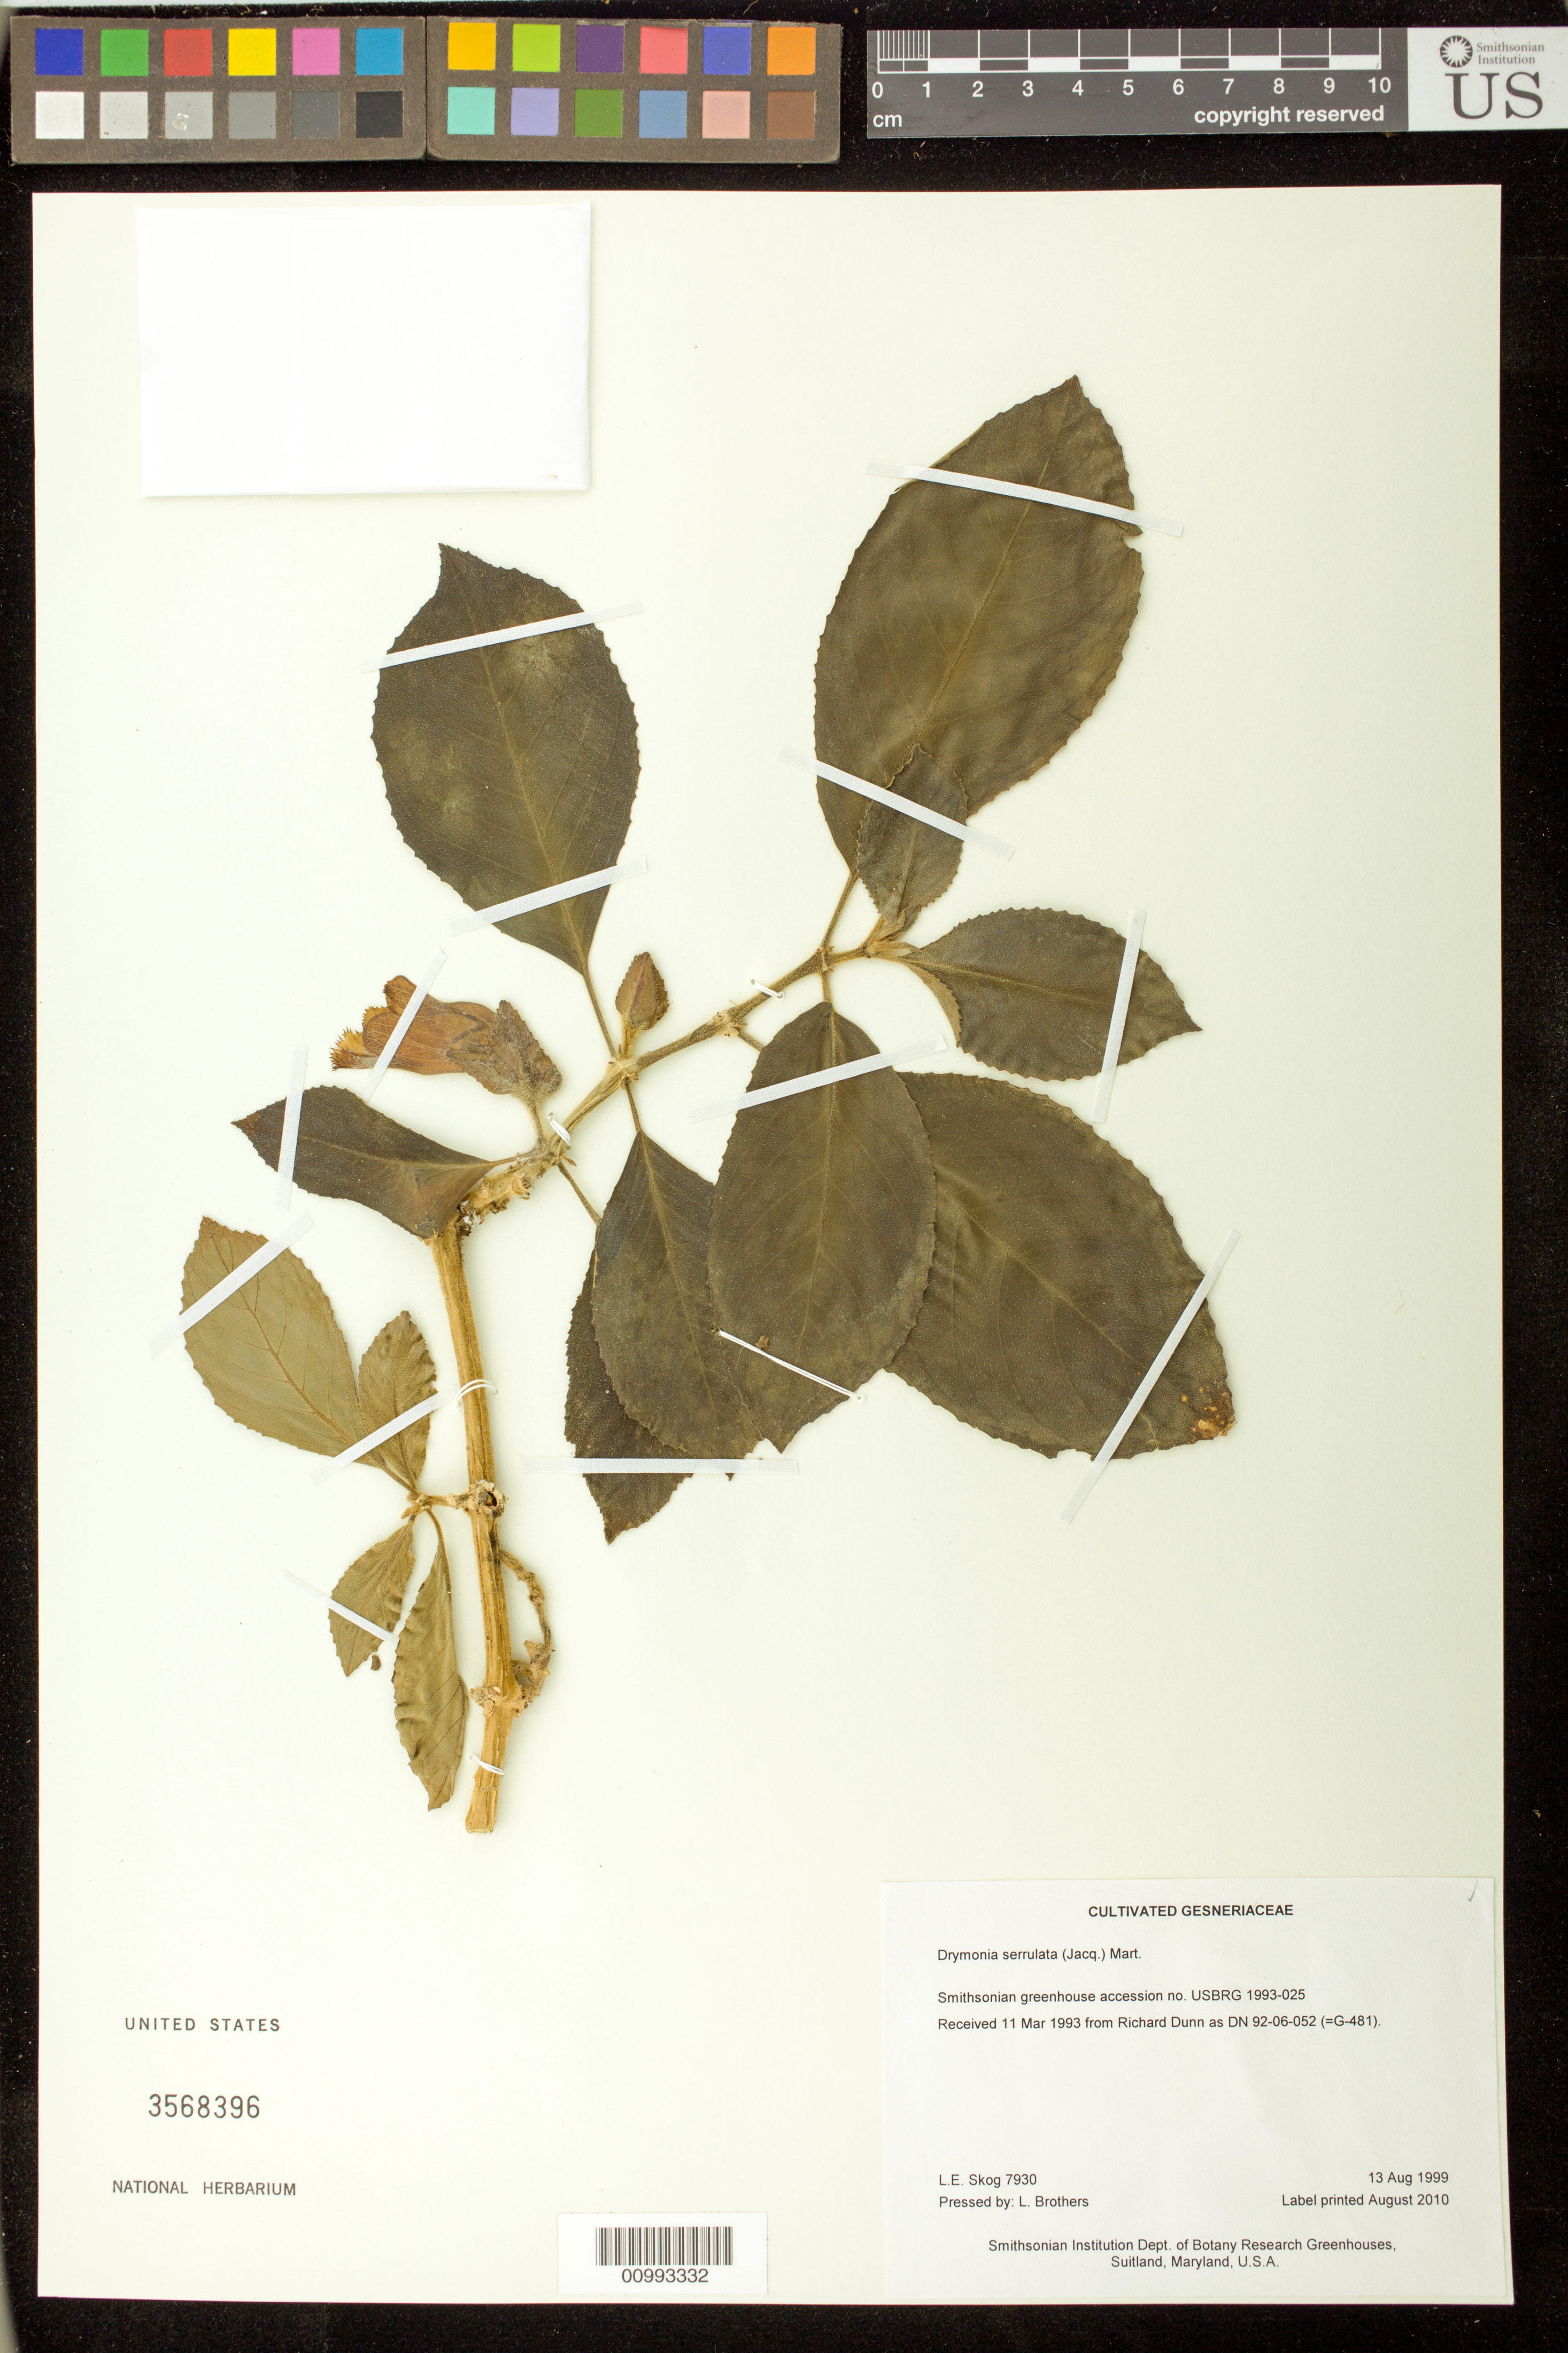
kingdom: Plantae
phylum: Tracheophyta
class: Magnoliopsida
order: Lamiales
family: Gesneriaceae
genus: Drymonia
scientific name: Drymonia serrulata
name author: (Jacq.) Mart.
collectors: L. E. Skog & L. Brothers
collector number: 7930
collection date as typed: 13 Aug 1999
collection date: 1999-08-13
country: United States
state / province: Maryland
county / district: Prince George's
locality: Smithsonian Institution Dept. of Botany Research Greenhouses, Suitland, Maryland, U.S.A.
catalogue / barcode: US 3568396